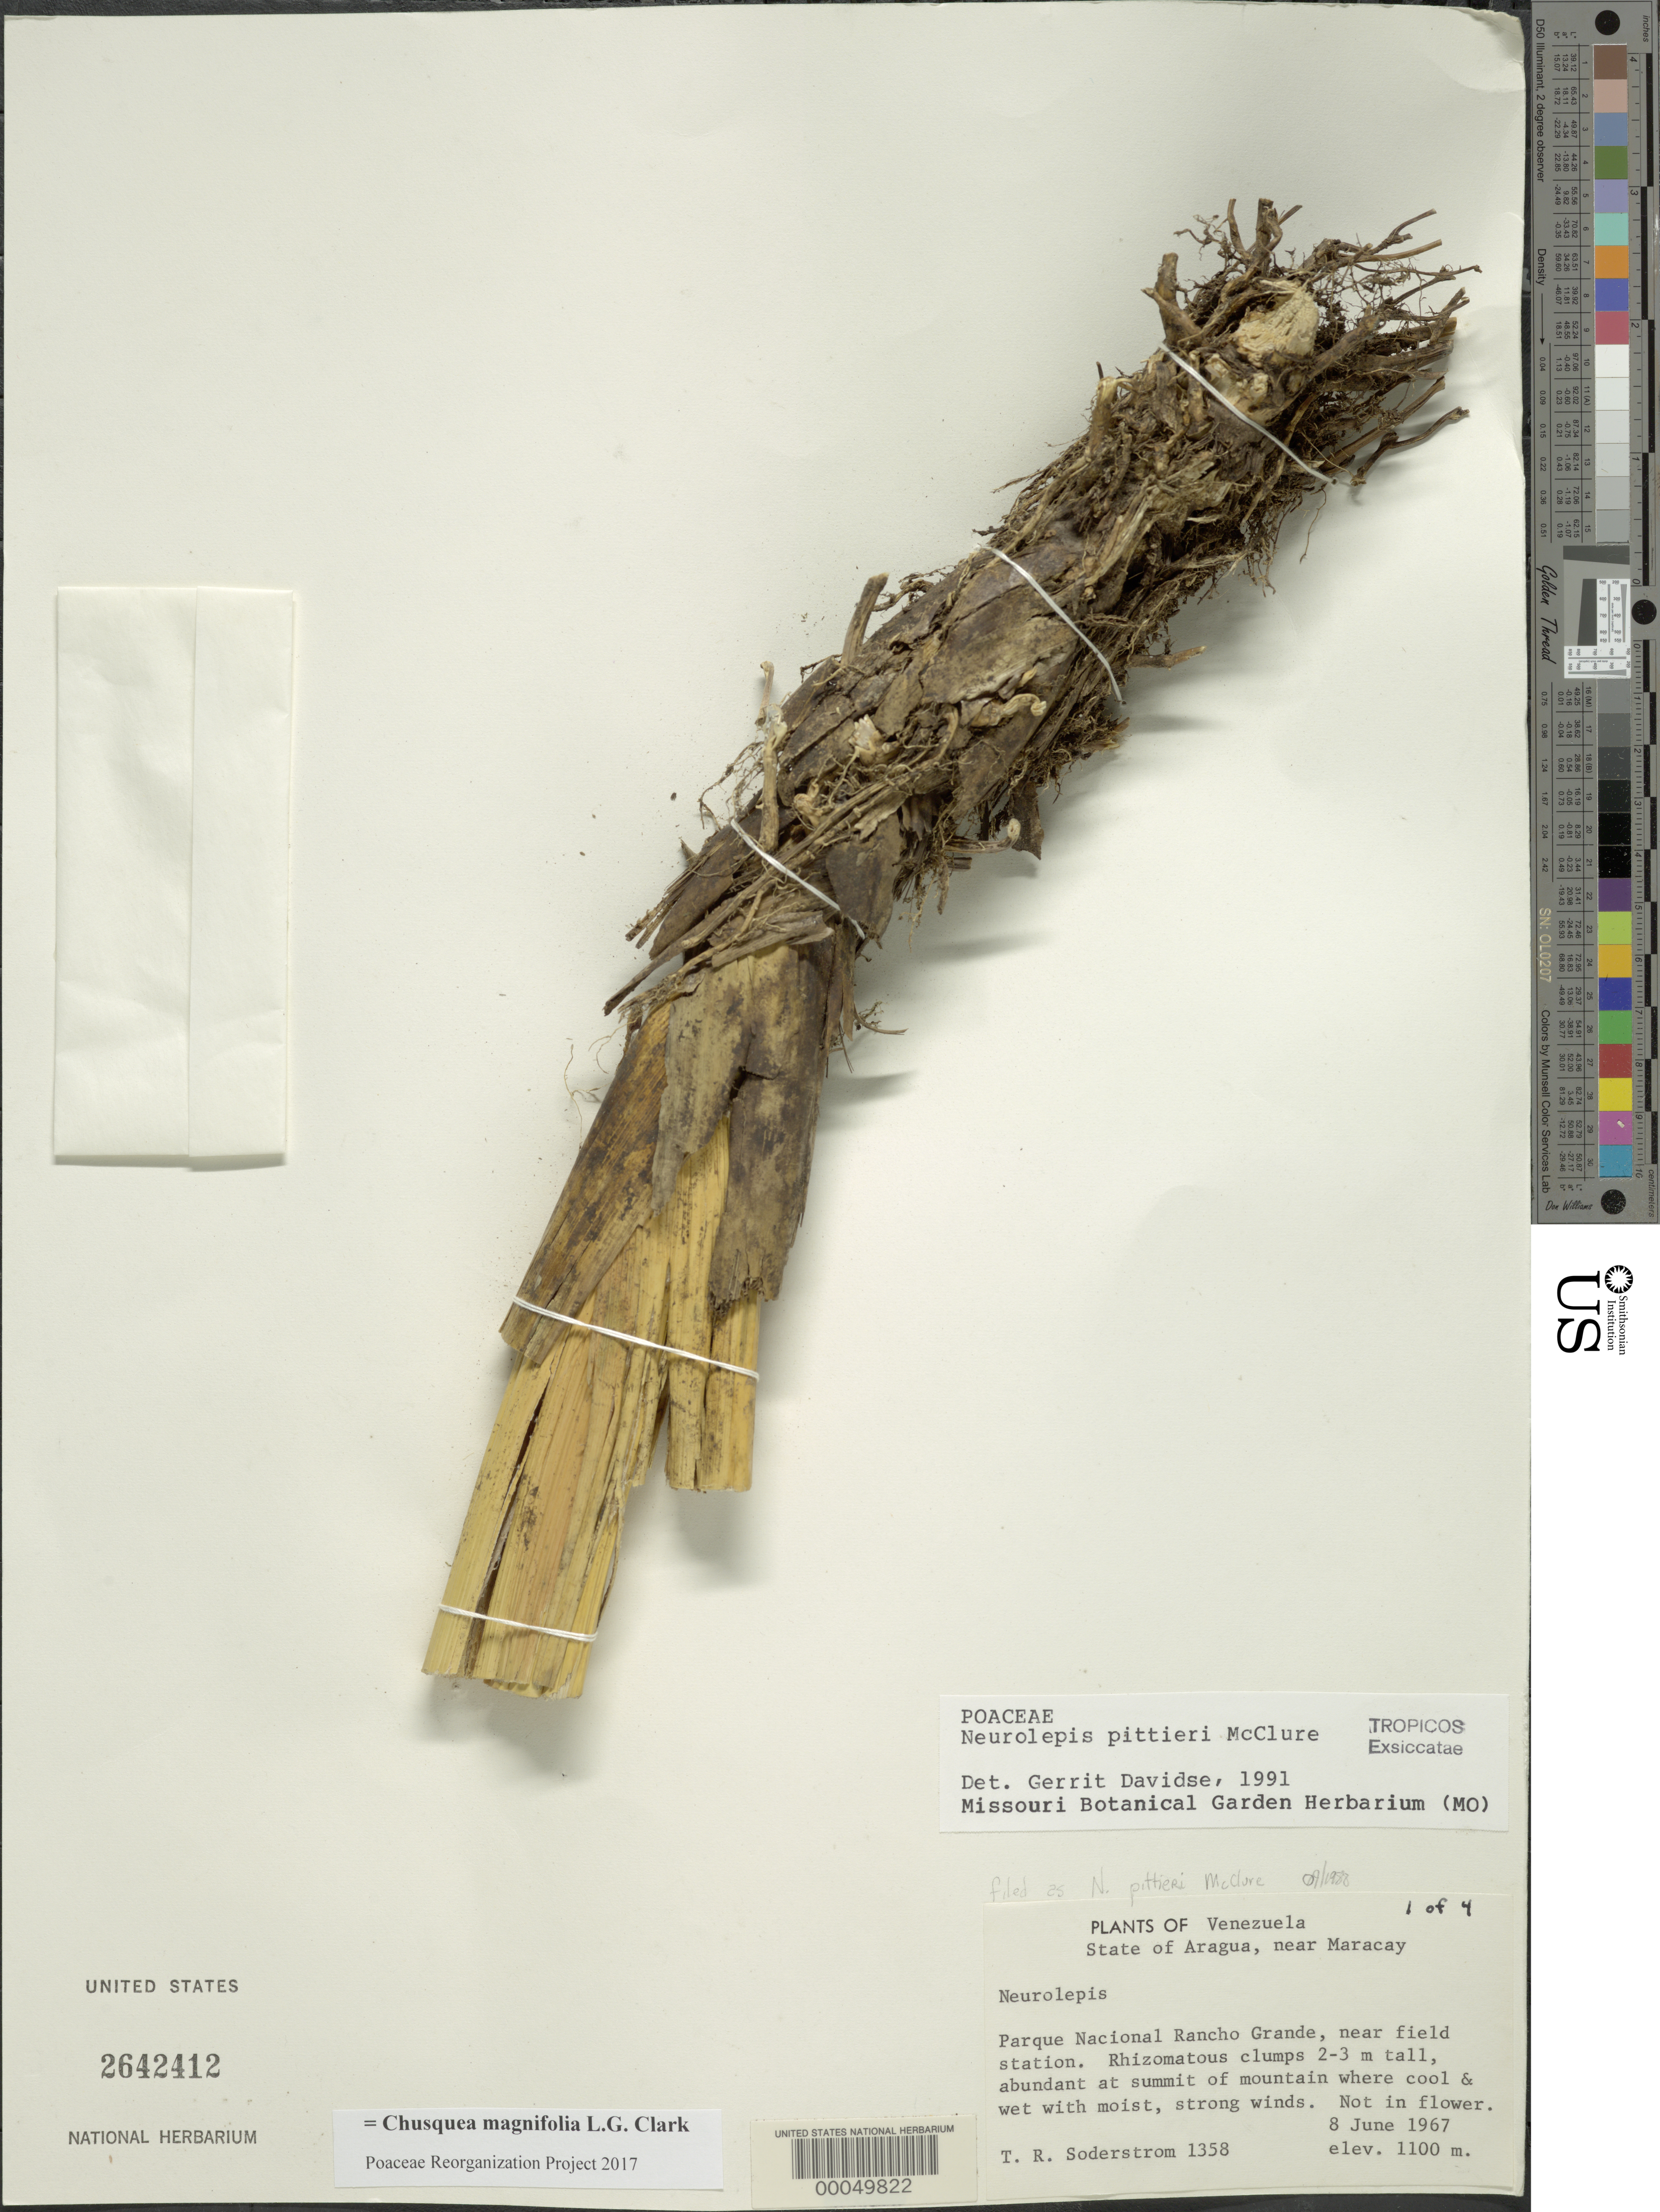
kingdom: Plantae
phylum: Tracheophyta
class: Liliopsida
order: Poales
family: Poaceae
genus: Chusquea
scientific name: Chusquea magnifolia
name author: L.G. Clark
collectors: T. R. Soderstrom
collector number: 1358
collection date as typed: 08 Jun 1967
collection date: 1967-06-08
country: Venezuela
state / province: Aragua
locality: Pargue nacional rancho grande, maracay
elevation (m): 1100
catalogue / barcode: US 2642412